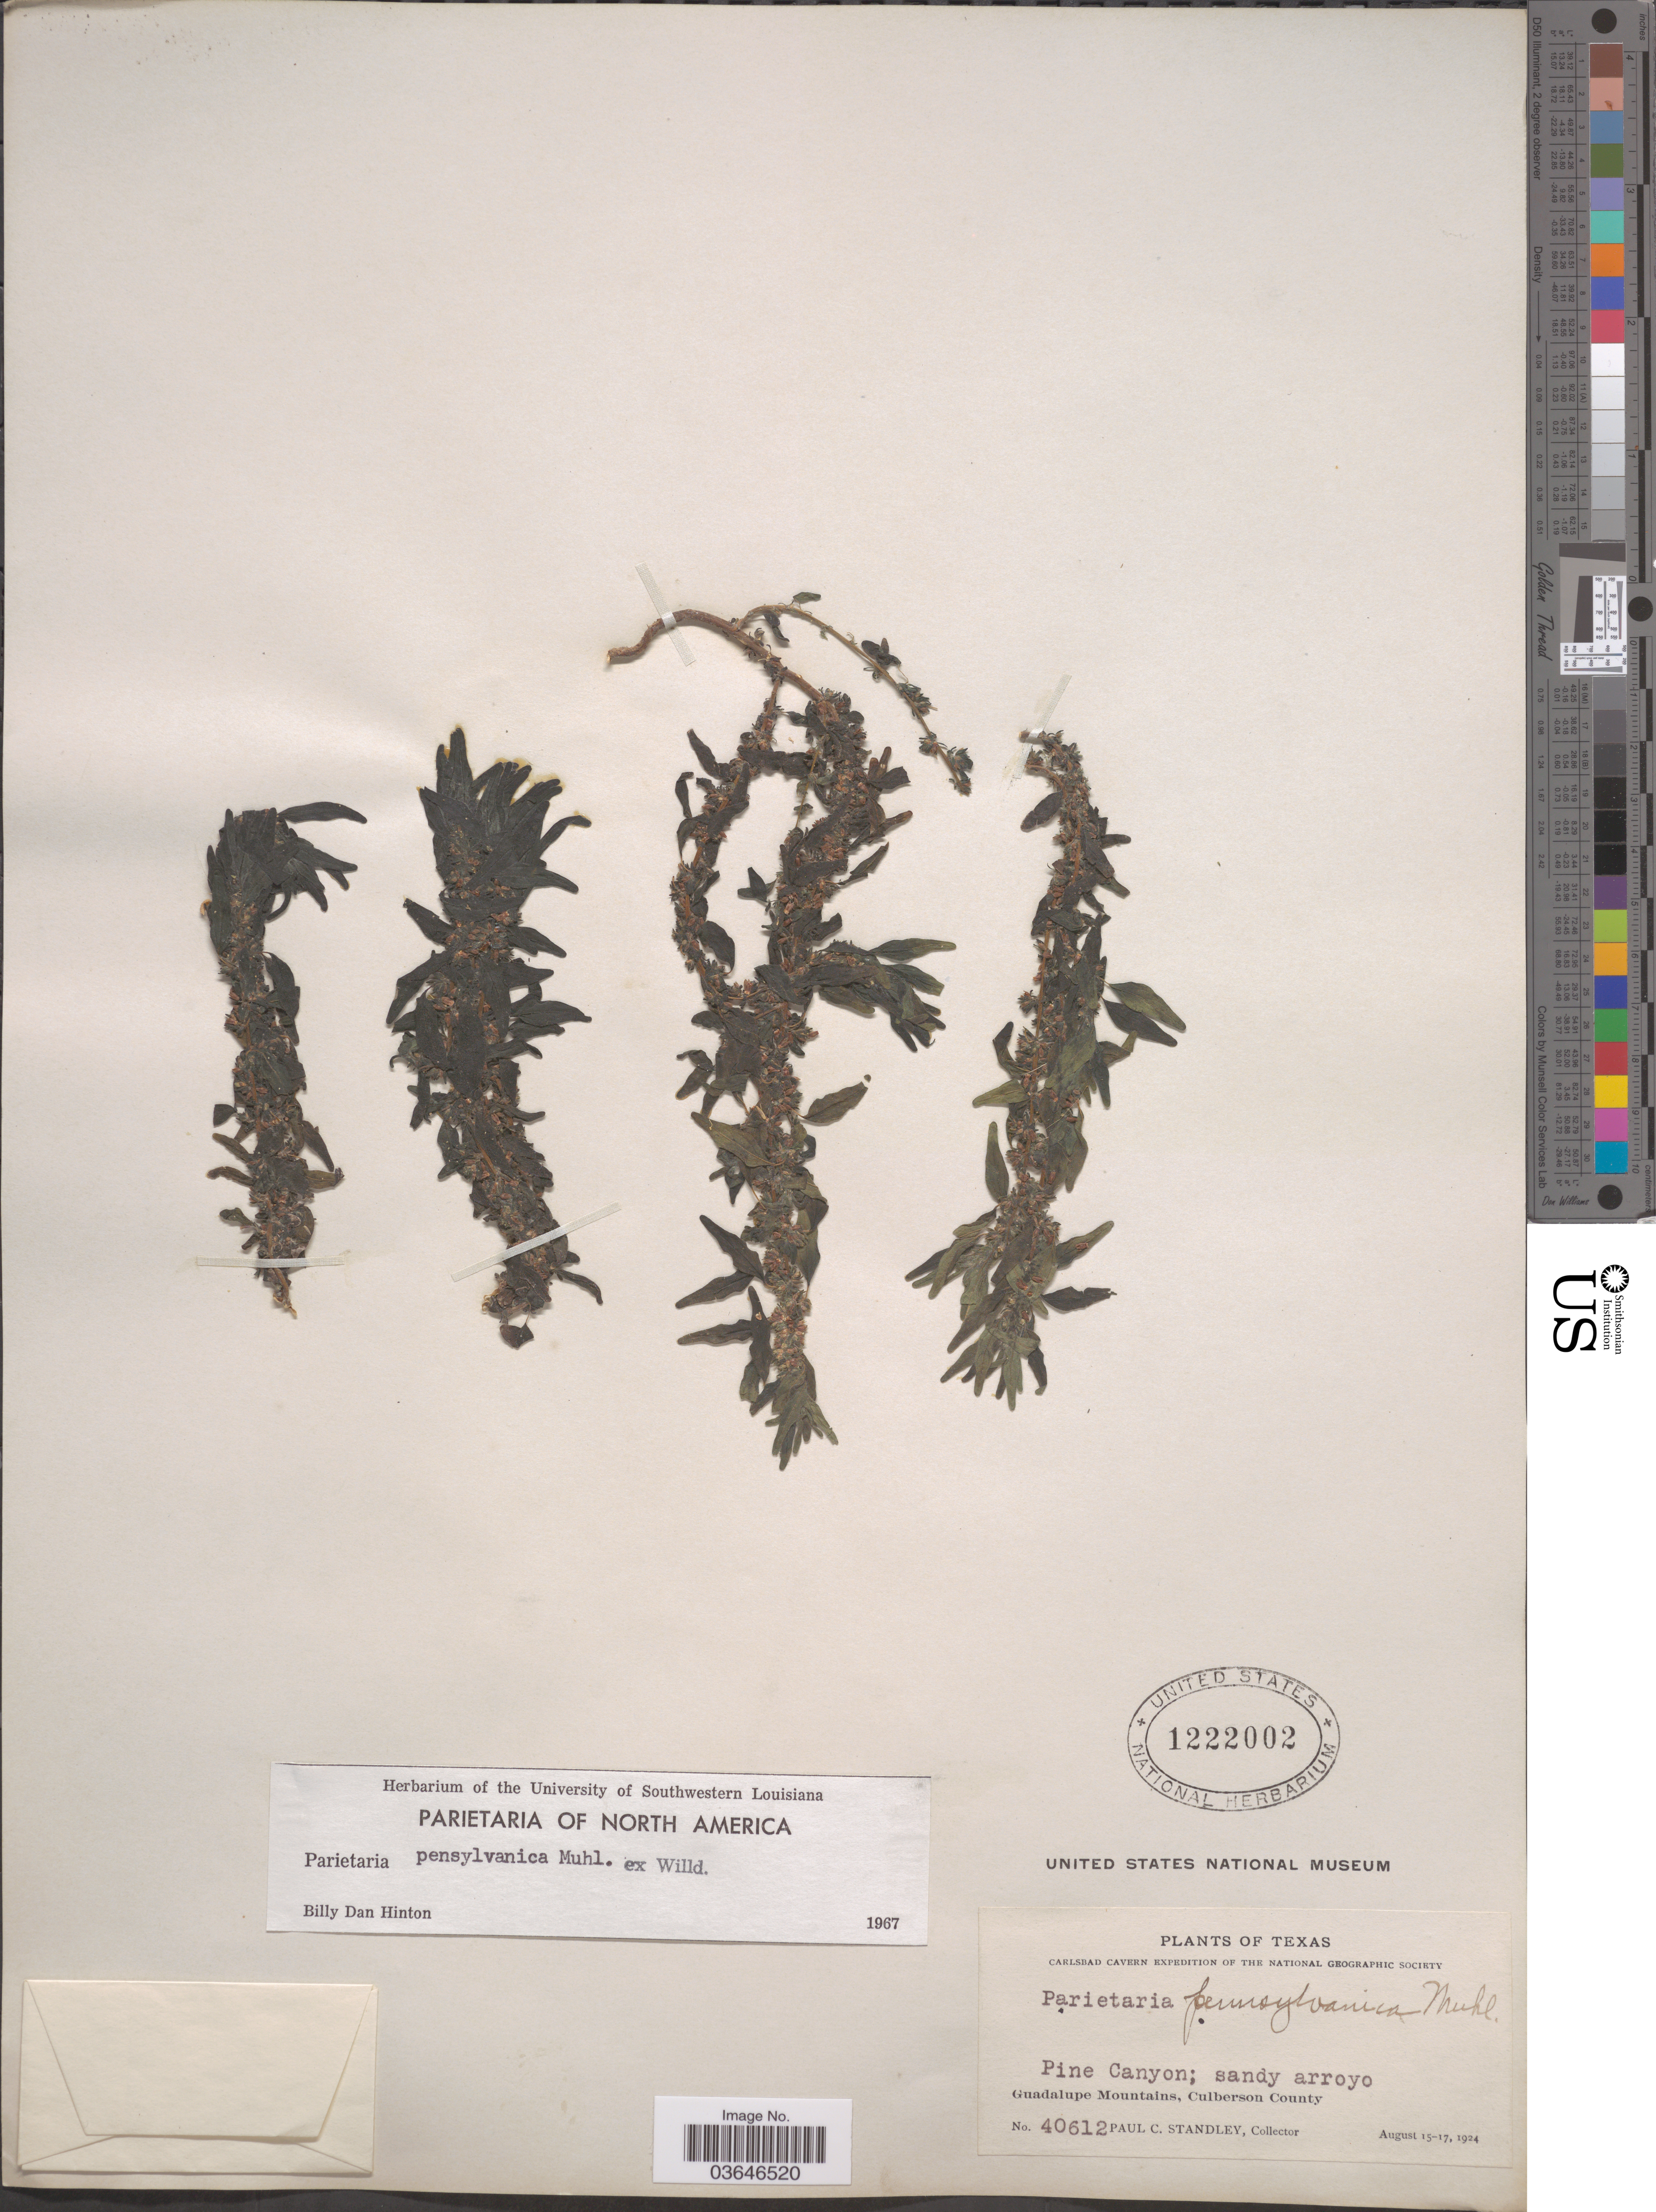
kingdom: Plantae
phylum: Tracheophyta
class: Magnoliopsida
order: Rosales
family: Urticaceae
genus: Parietaria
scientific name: Parietaria pensylvanica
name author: Muhl. ex Willd.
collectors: P. C. Standley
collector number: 40612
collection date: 1924-08-15/1924-08-17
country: United States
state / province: Texas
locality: Pine Canyon; sandy arroyo. Guadalupe Mountains, Culberson County.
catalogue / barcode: US 1222022